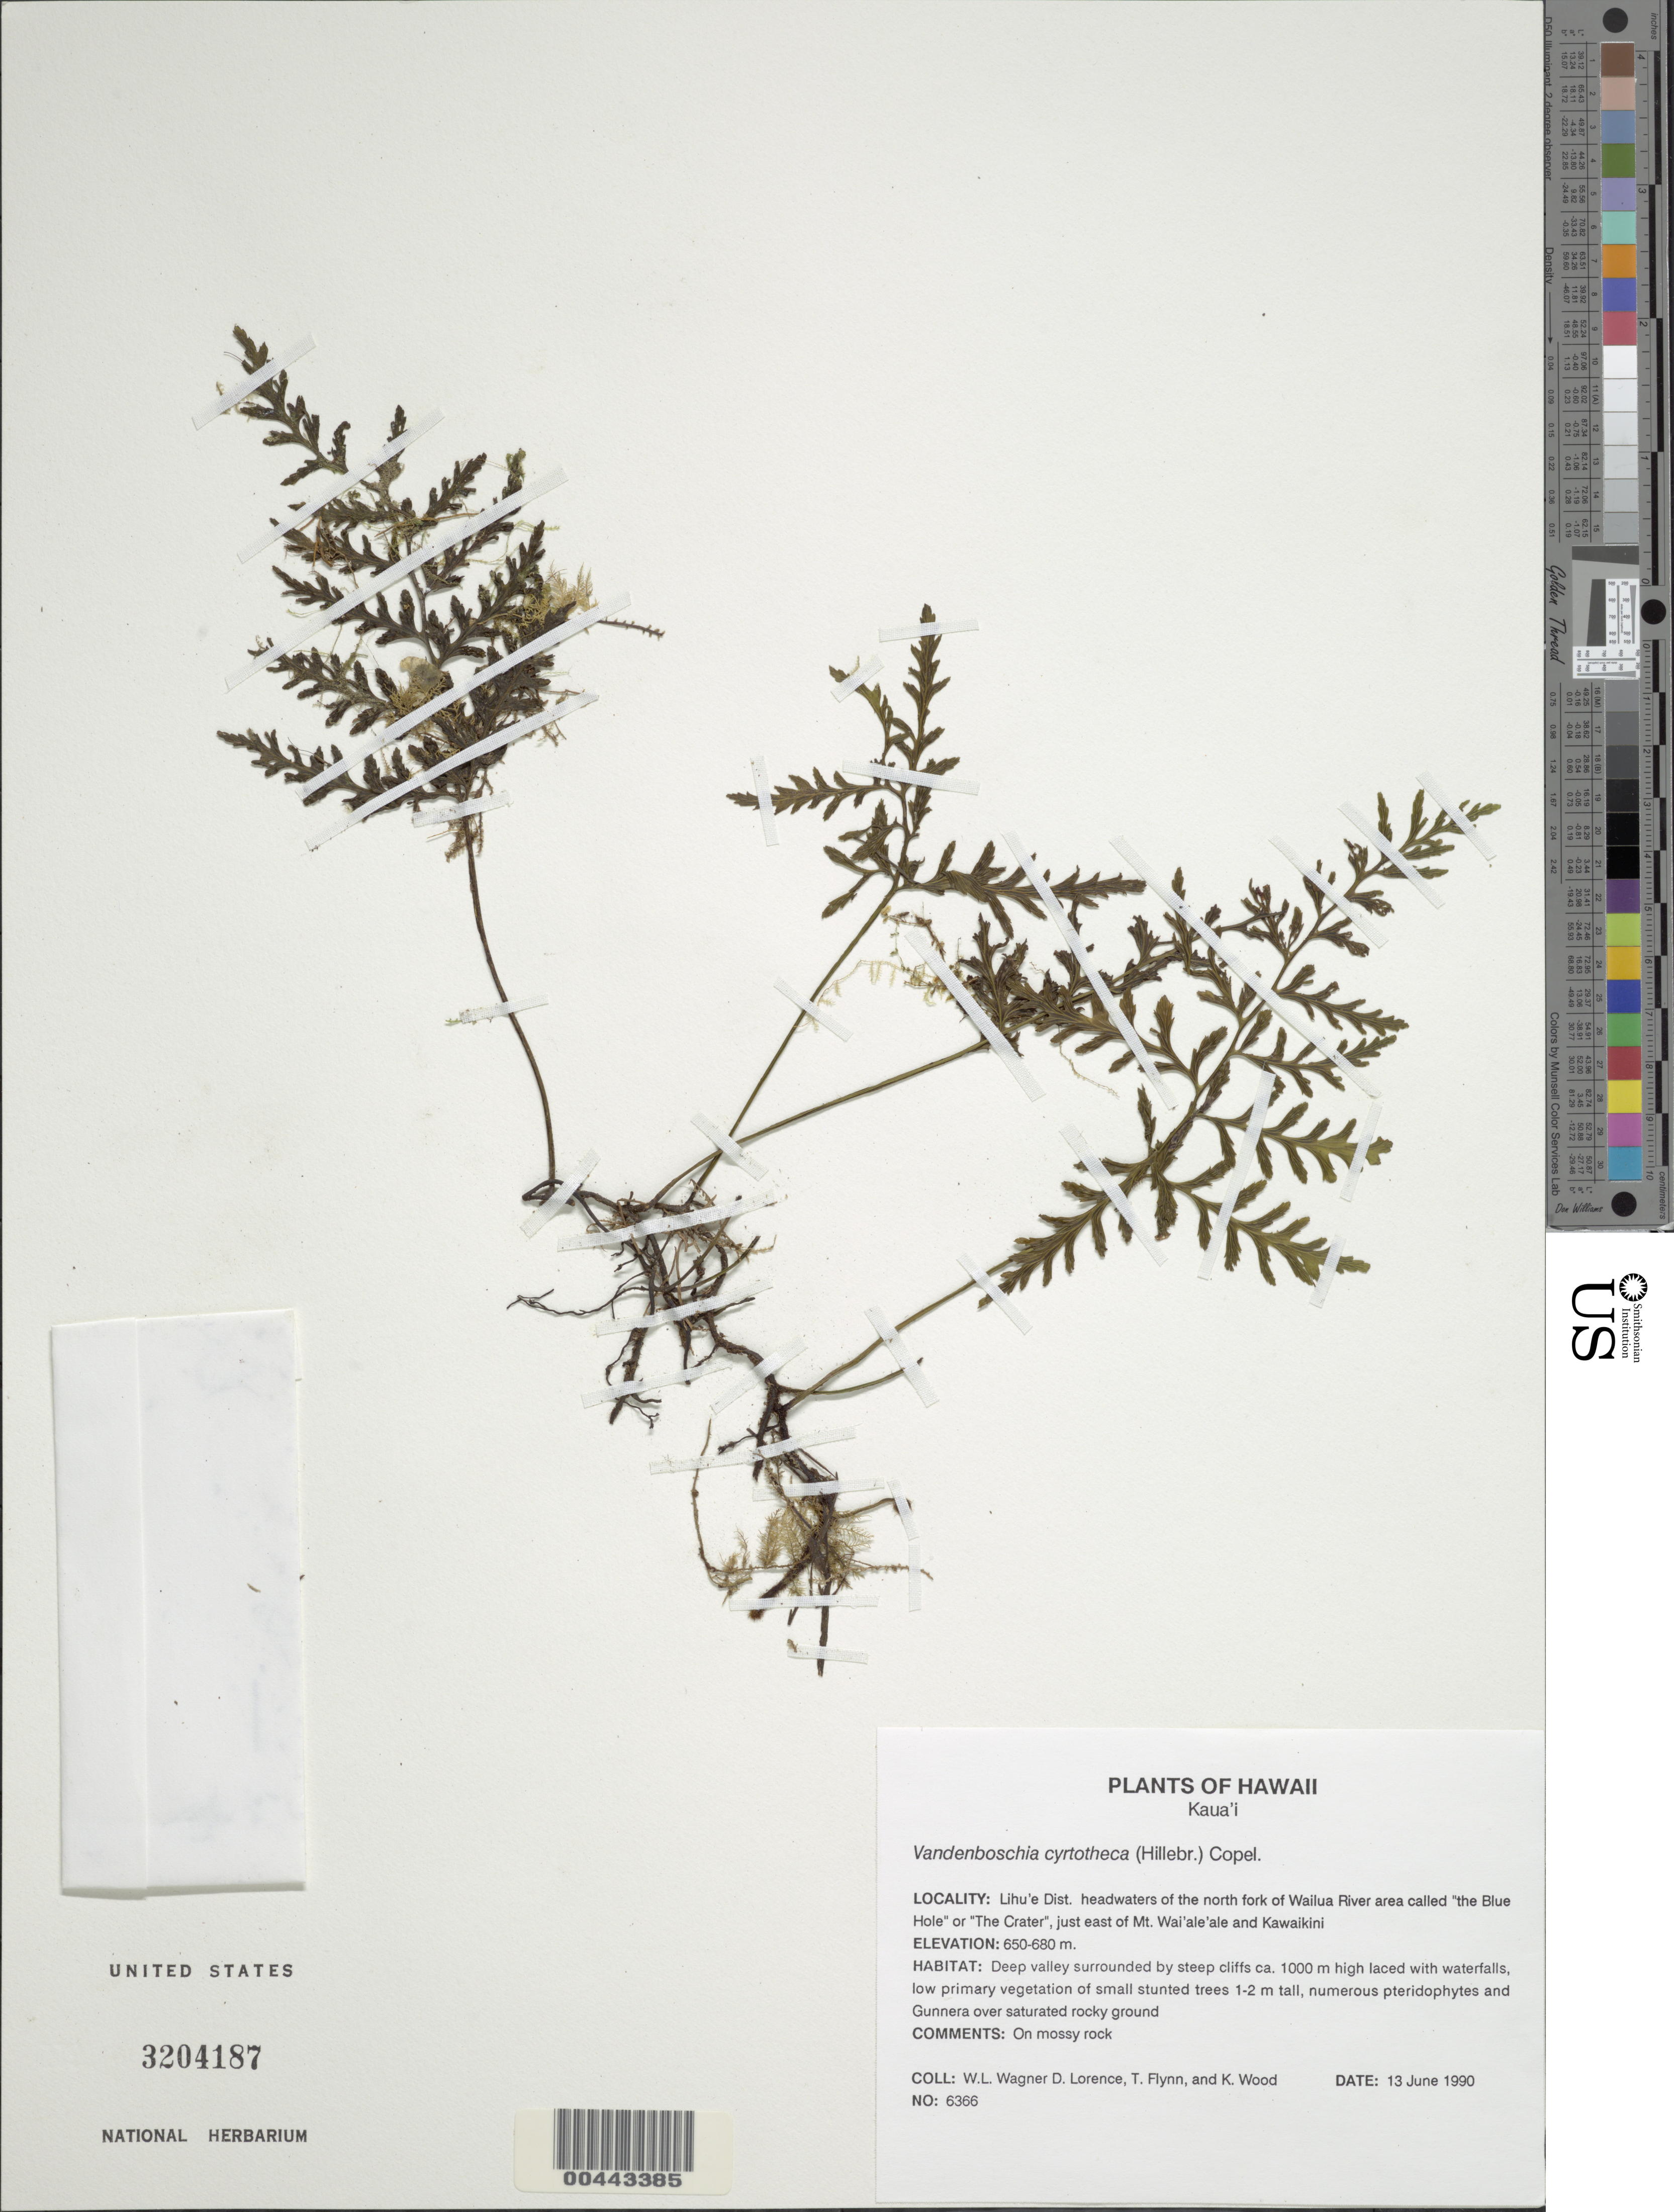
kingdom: Plantae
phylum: Tracheophyta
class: Polypodiopsida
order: Hymenophyllales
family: Hymenophyllaceae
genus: Vandenboschia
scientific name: Vandenboschia cyrtotheca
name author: Copel.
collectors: W. L. Wagner, D. Lorence, T. W. Flynn & K. Wood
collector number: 6366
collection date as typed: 13 Jun 1990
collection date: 1990-06-13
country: United States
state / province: Hawaii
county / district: Kauai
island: Kaua'i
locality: Lihue Dist headwaters of N fork of Wailua River area called The Blue Hole or The Crater just E of Mt Waialeale & Kawaikini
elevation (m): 650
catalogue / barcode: US 3204187